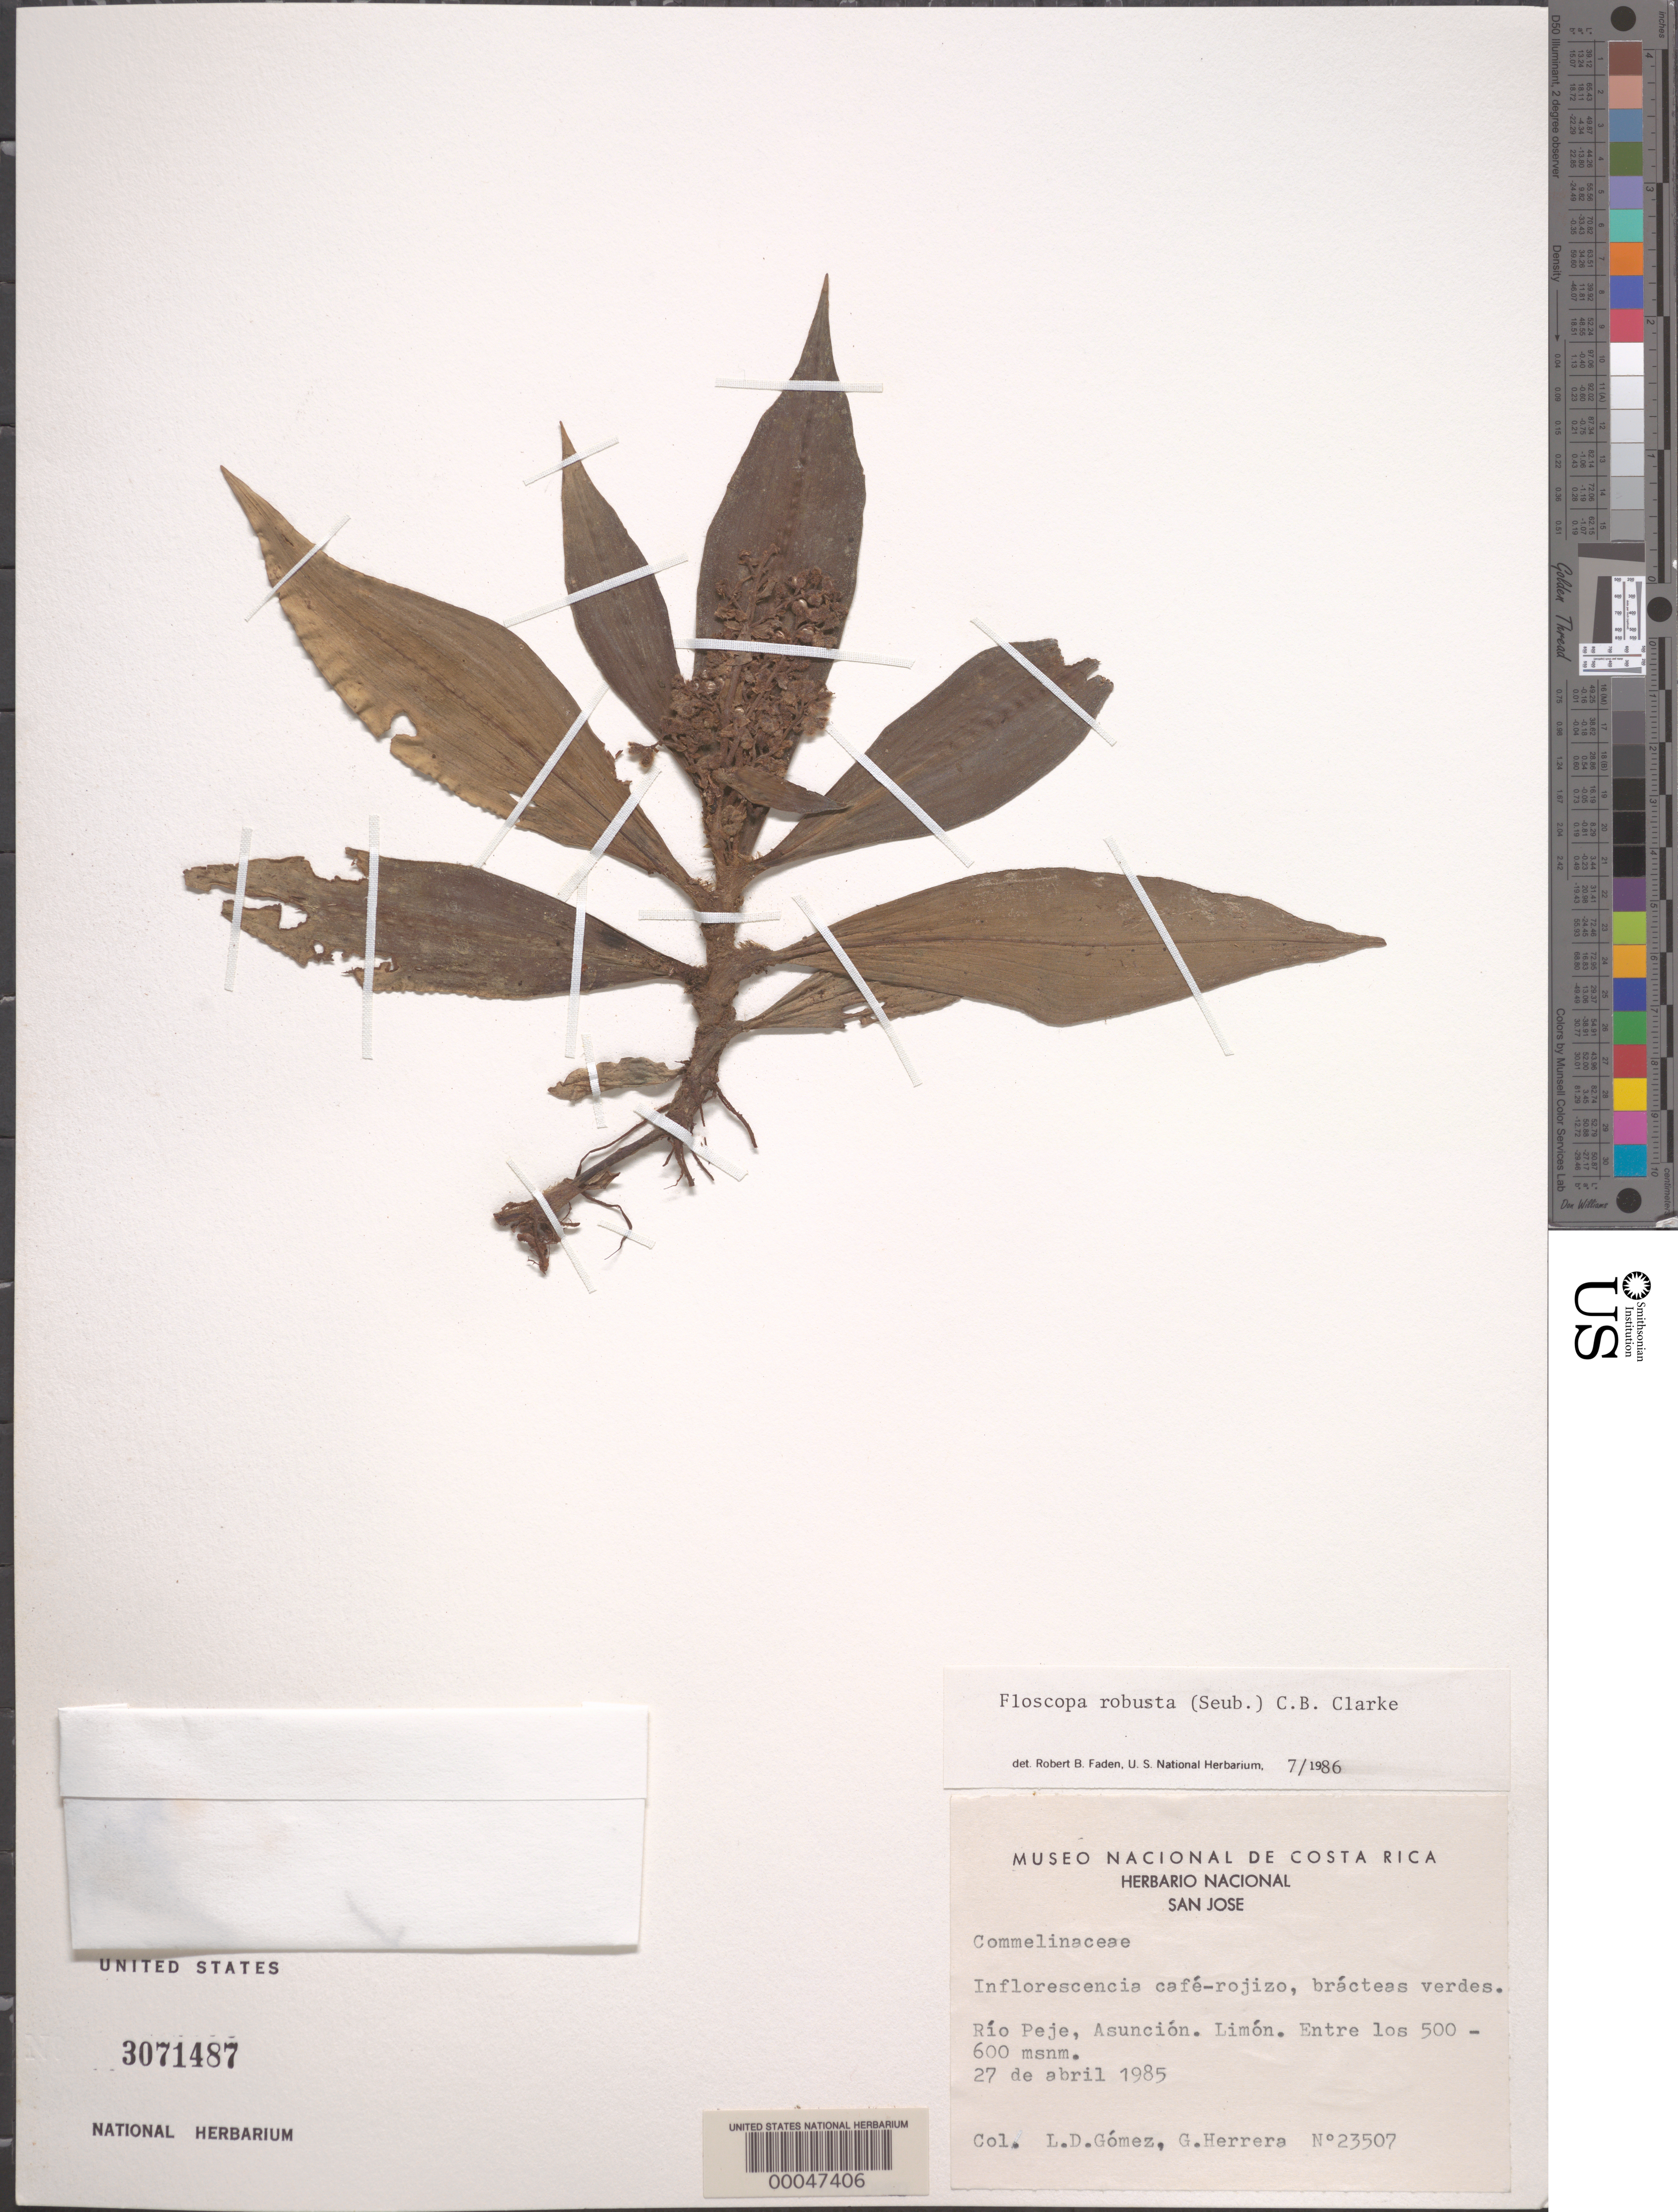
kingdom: Plantae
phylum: Tracheophyta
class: Liliopsida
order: Commelinales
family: Commelinaceae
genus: Floscopa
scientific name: Floscopa robusta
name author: (Seub.) C.B. Clarke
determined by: Faden, Robert B., (US), Smithsonian Institution - National Museum of Natural History (UNITED STATES)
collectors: L. D. Gómez & G. Herrera Ch.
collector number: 23507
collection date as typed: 27 Apr 1985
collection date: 1985-04-27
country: Costa Rica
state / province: Limón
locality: Rio peje, asuncion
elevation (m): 500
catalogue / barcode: US 3071487